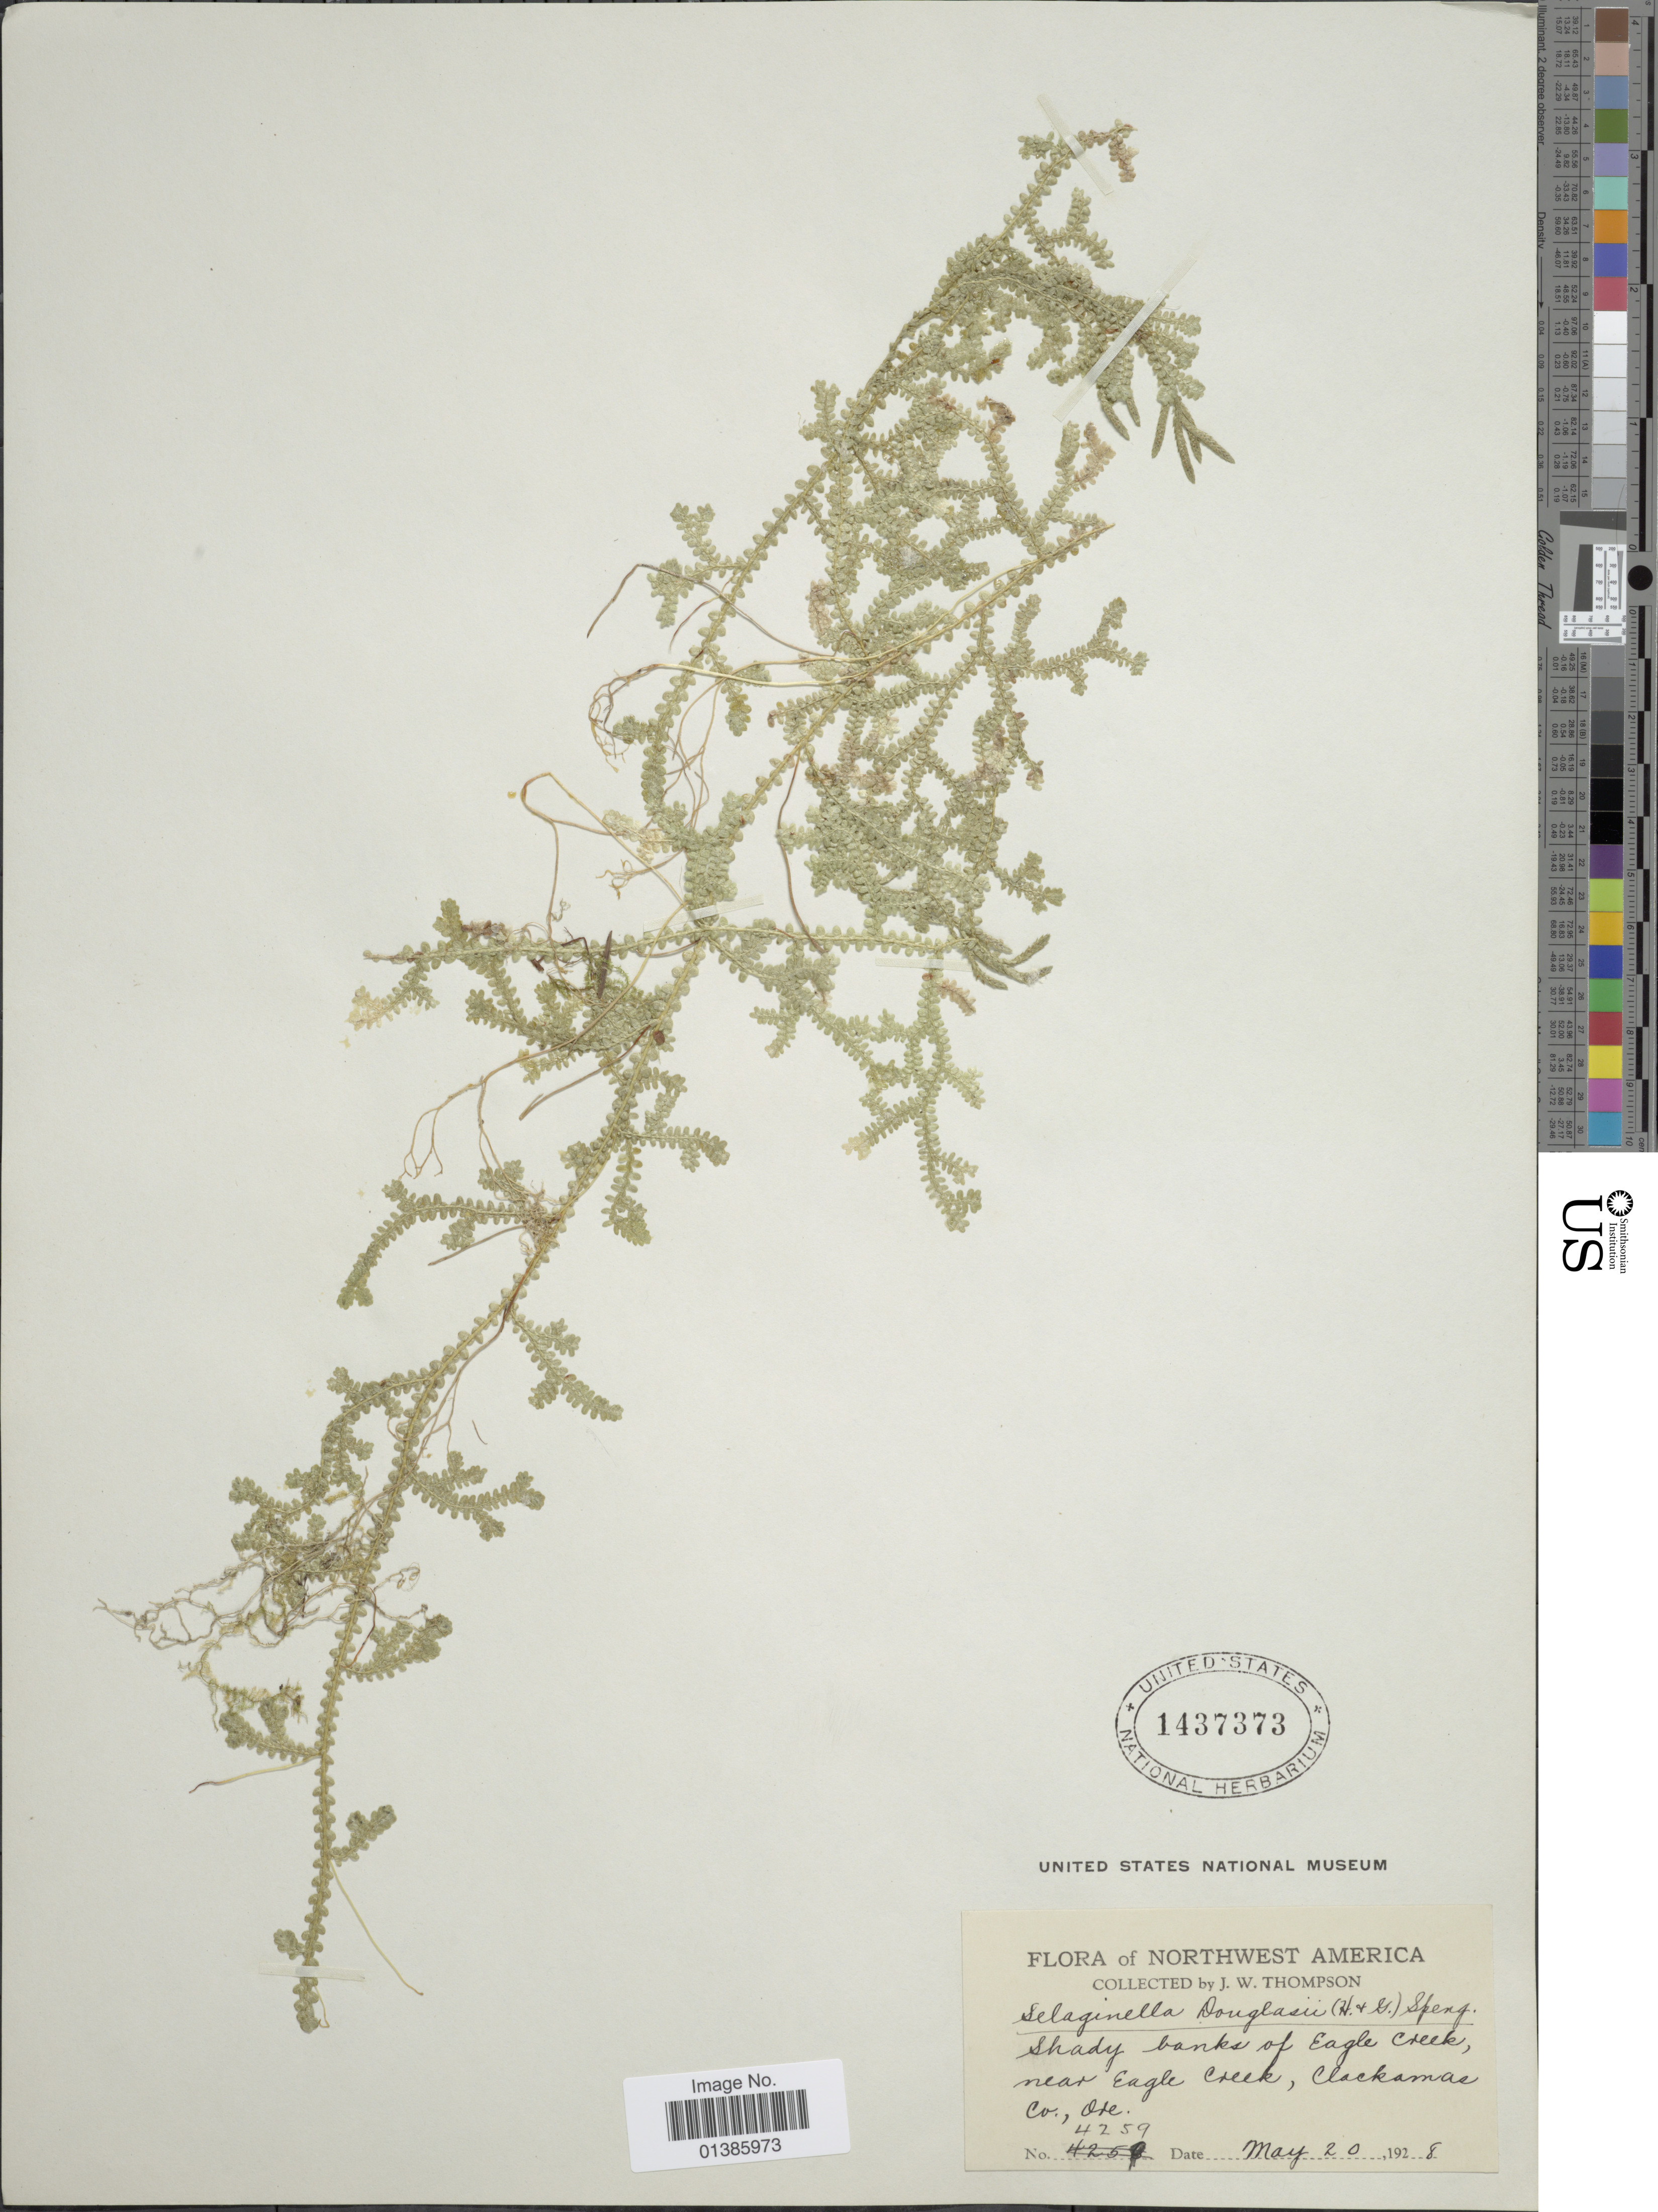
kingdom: Plantae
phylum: Tracheophyta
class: Lycopodiopsida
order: Selaginellales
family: Selaginellaceae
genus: Selaginella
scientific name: Selaginella douglasii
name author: (Hook. & Grev.) Spring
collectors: J. W. Thompson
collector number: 4259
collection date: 1928-05-20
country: United States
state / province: Oregon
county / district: Clackamas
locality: Shady banks of Eagle Creek, near Eagle Creek, Clackamas Co.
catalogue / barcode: US 1437373